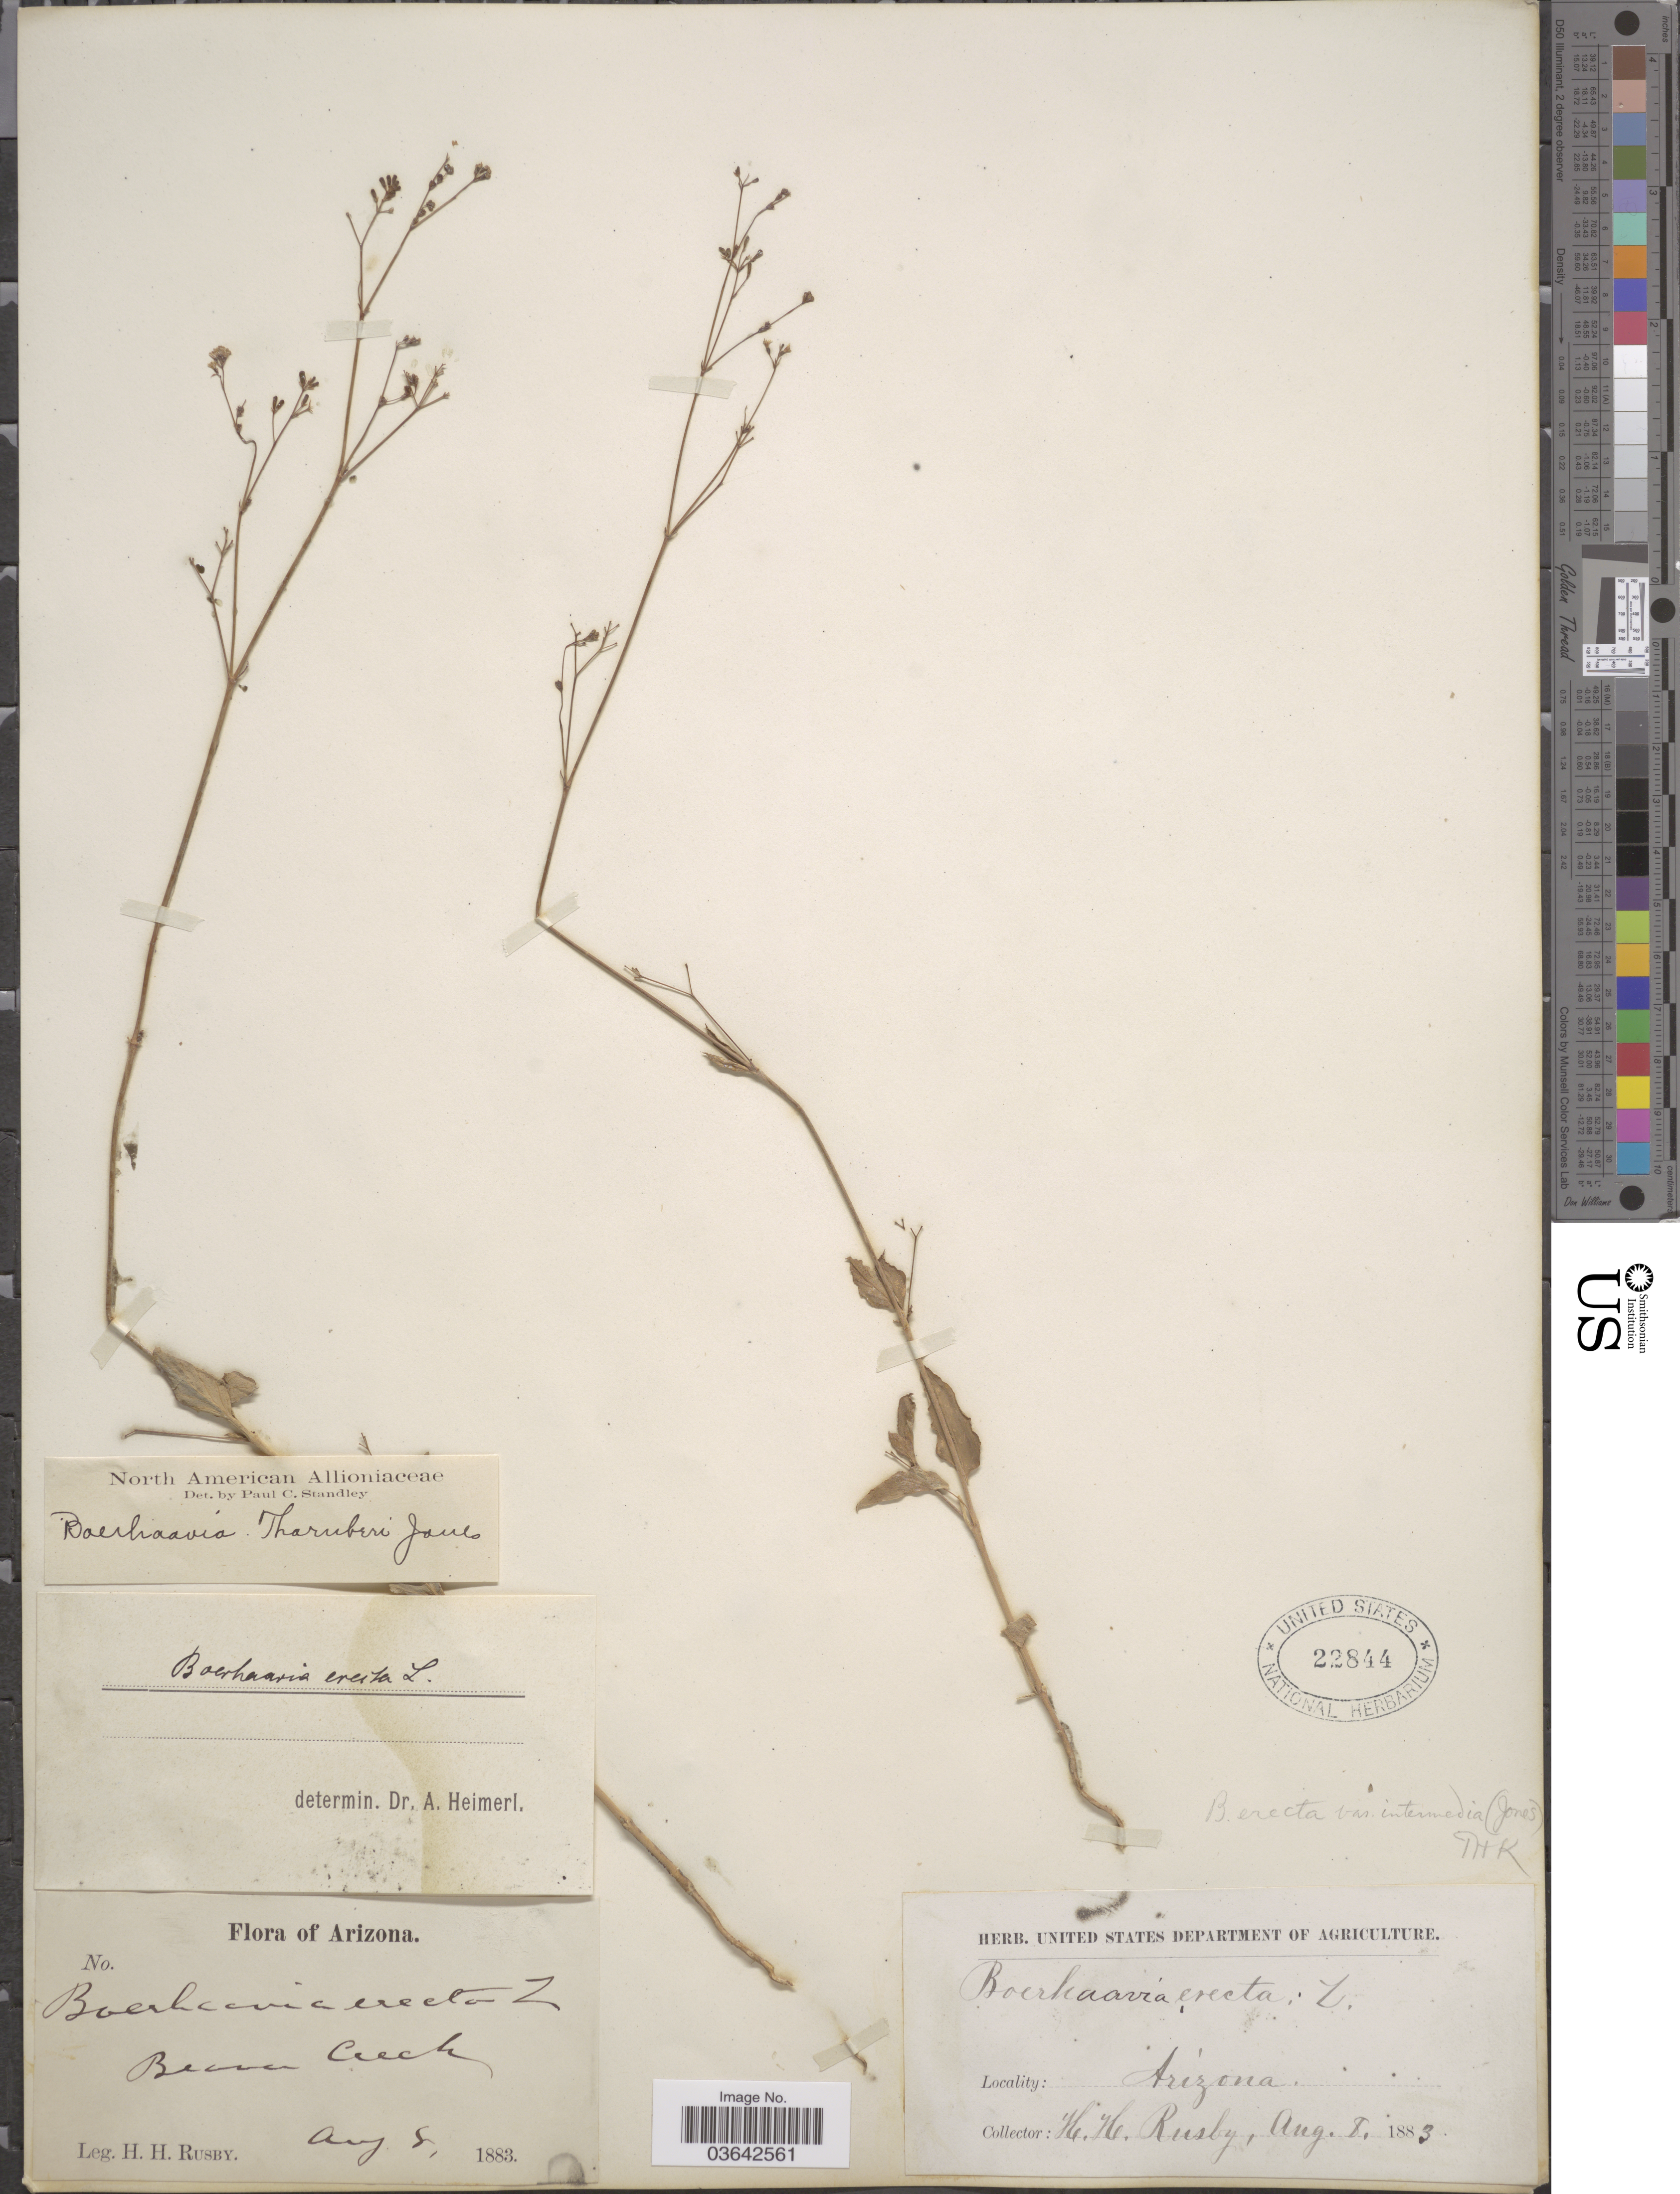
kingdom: Plantae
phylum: Tracheophyta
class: Magnoliopsida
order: Caryophyllales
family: Nyctaginaceae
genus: Boerhavia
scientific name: Boerhavia erecta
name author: L.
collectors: H. H. Rusby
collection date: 1883-08-08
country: United States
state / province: Arizona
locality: Beaver Creek.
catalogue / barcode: US 22844